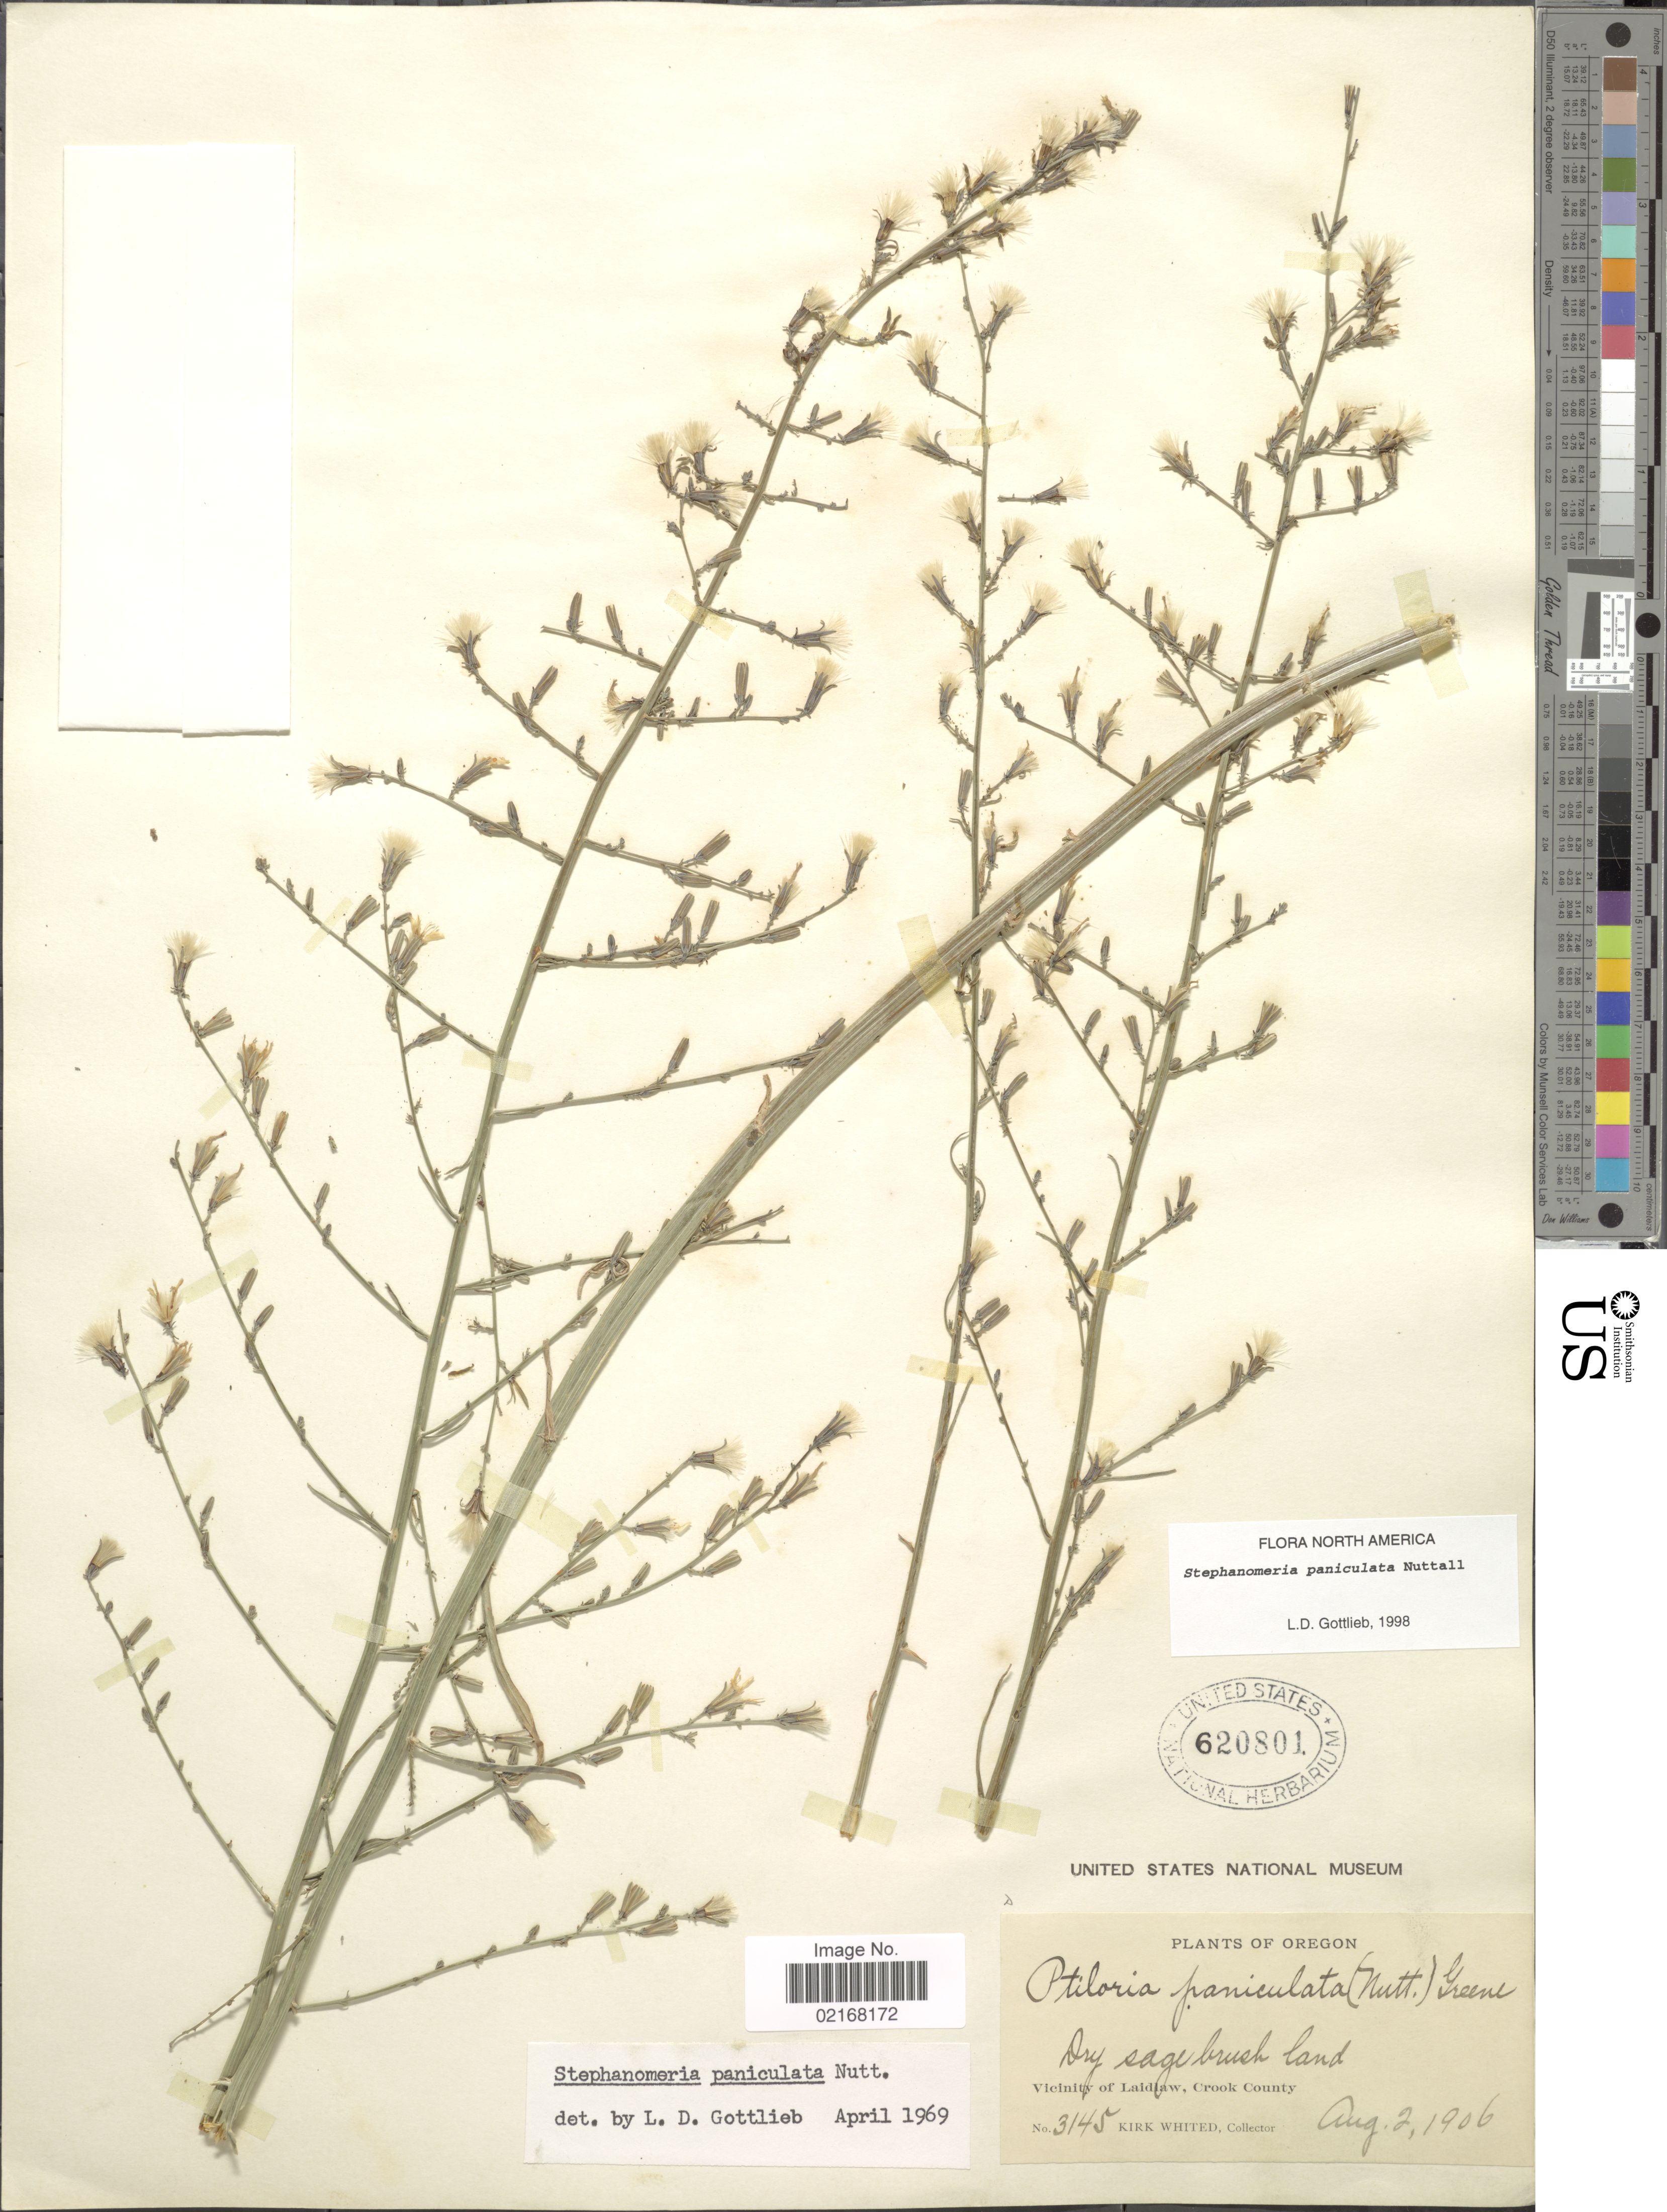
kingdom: Plantae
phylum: Tracheophyta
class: Magnoliopsida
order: Asterales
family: Asteraceae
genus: Stephanomeria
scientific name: Stephanomeria paniculata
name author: Nutt.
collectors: K. Whited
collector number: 3145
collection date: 1906-08-02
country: United States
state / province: Oregon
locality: Dry sage brush land. Vicinity of Laidlaw, Crook County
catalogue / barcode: US 620801